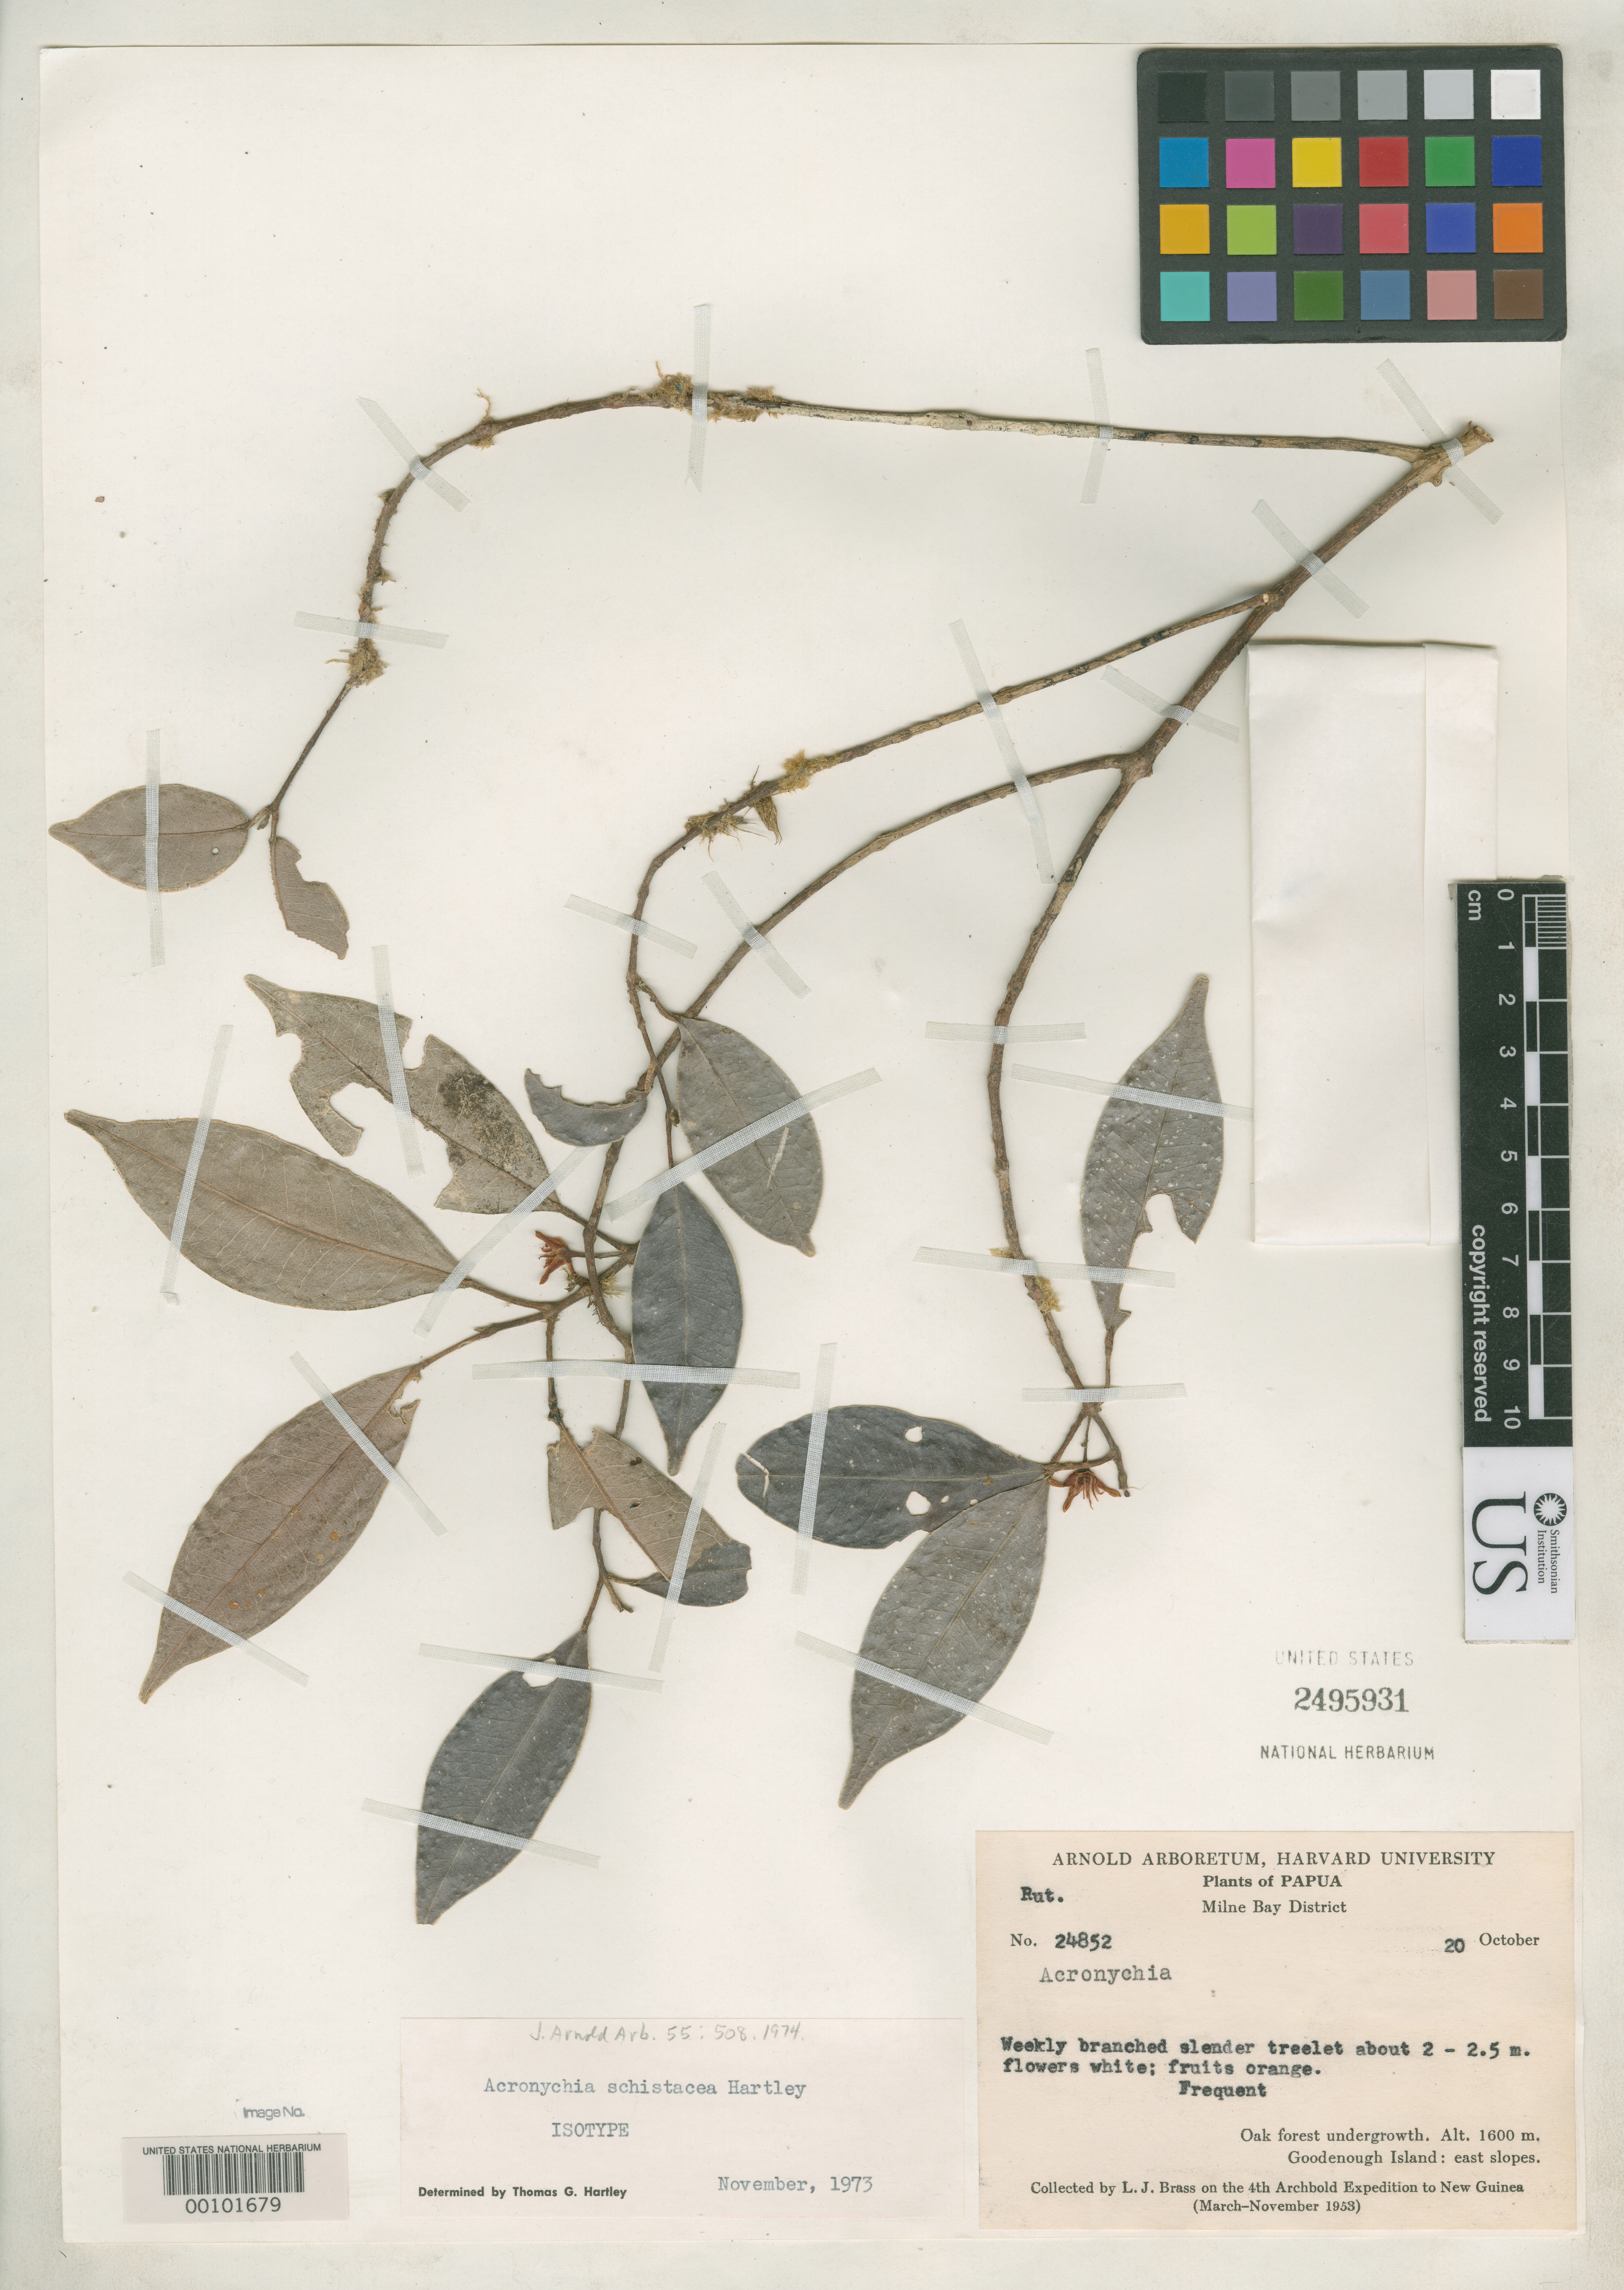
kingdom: Plantae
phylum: Tracheophyta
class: Magnoliopsida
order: Sapindales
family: Rutaceae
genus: Acronychia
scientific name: Acronychia schistacea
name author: T.G. Hartley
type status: Isotype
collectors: L. J. Brass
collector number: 24852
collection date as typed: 20 Oct 1953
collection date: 1953-10-20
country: Papua New Guinea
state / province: Milne Bay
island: Goodenough (Morata)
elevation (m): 1600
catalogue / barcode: US 2495931